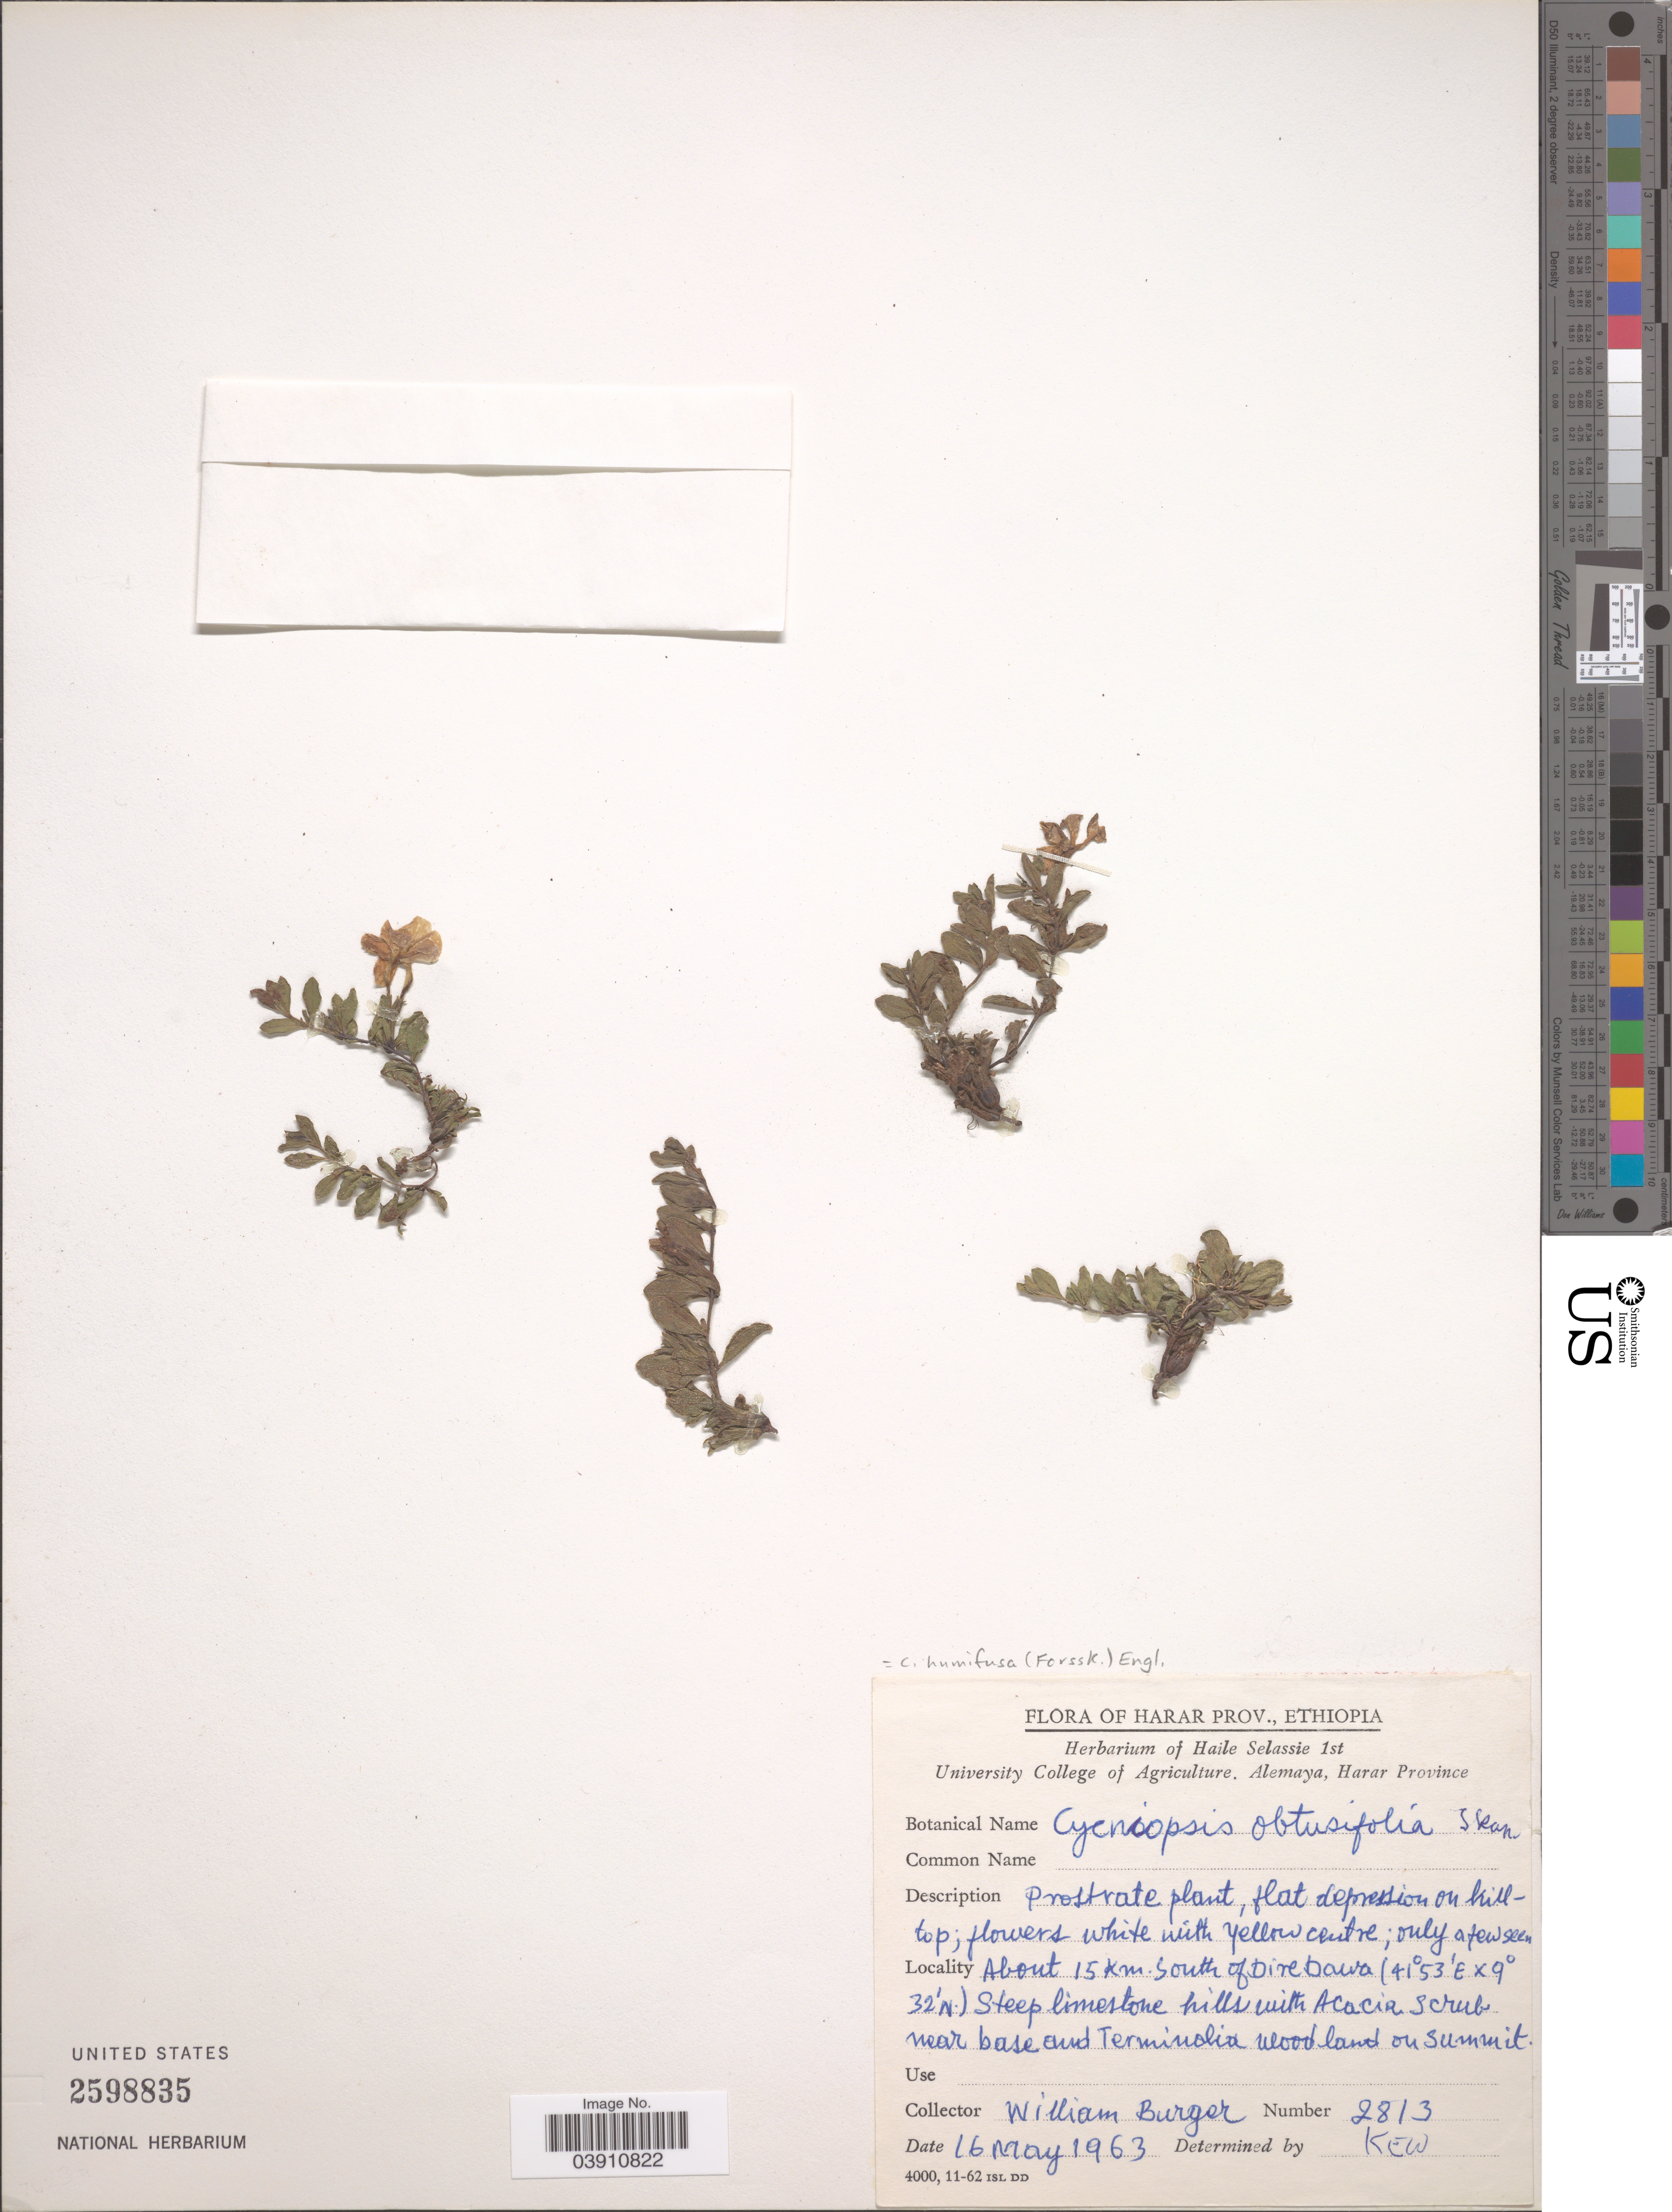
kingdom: Plantae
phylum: Tracheophyta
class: Magnoliopsida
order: Lamiales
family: Orobanchaceae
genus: Cycniopsis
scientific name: Cycniopsis humifusa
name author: Engl.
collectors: W. Burger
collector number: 2813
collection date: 1963-05-16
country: Ethiopia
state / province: Dire Dawa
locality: Harar Prov. About 15 km. South of Dire Dawa.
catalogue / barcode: US 2598835